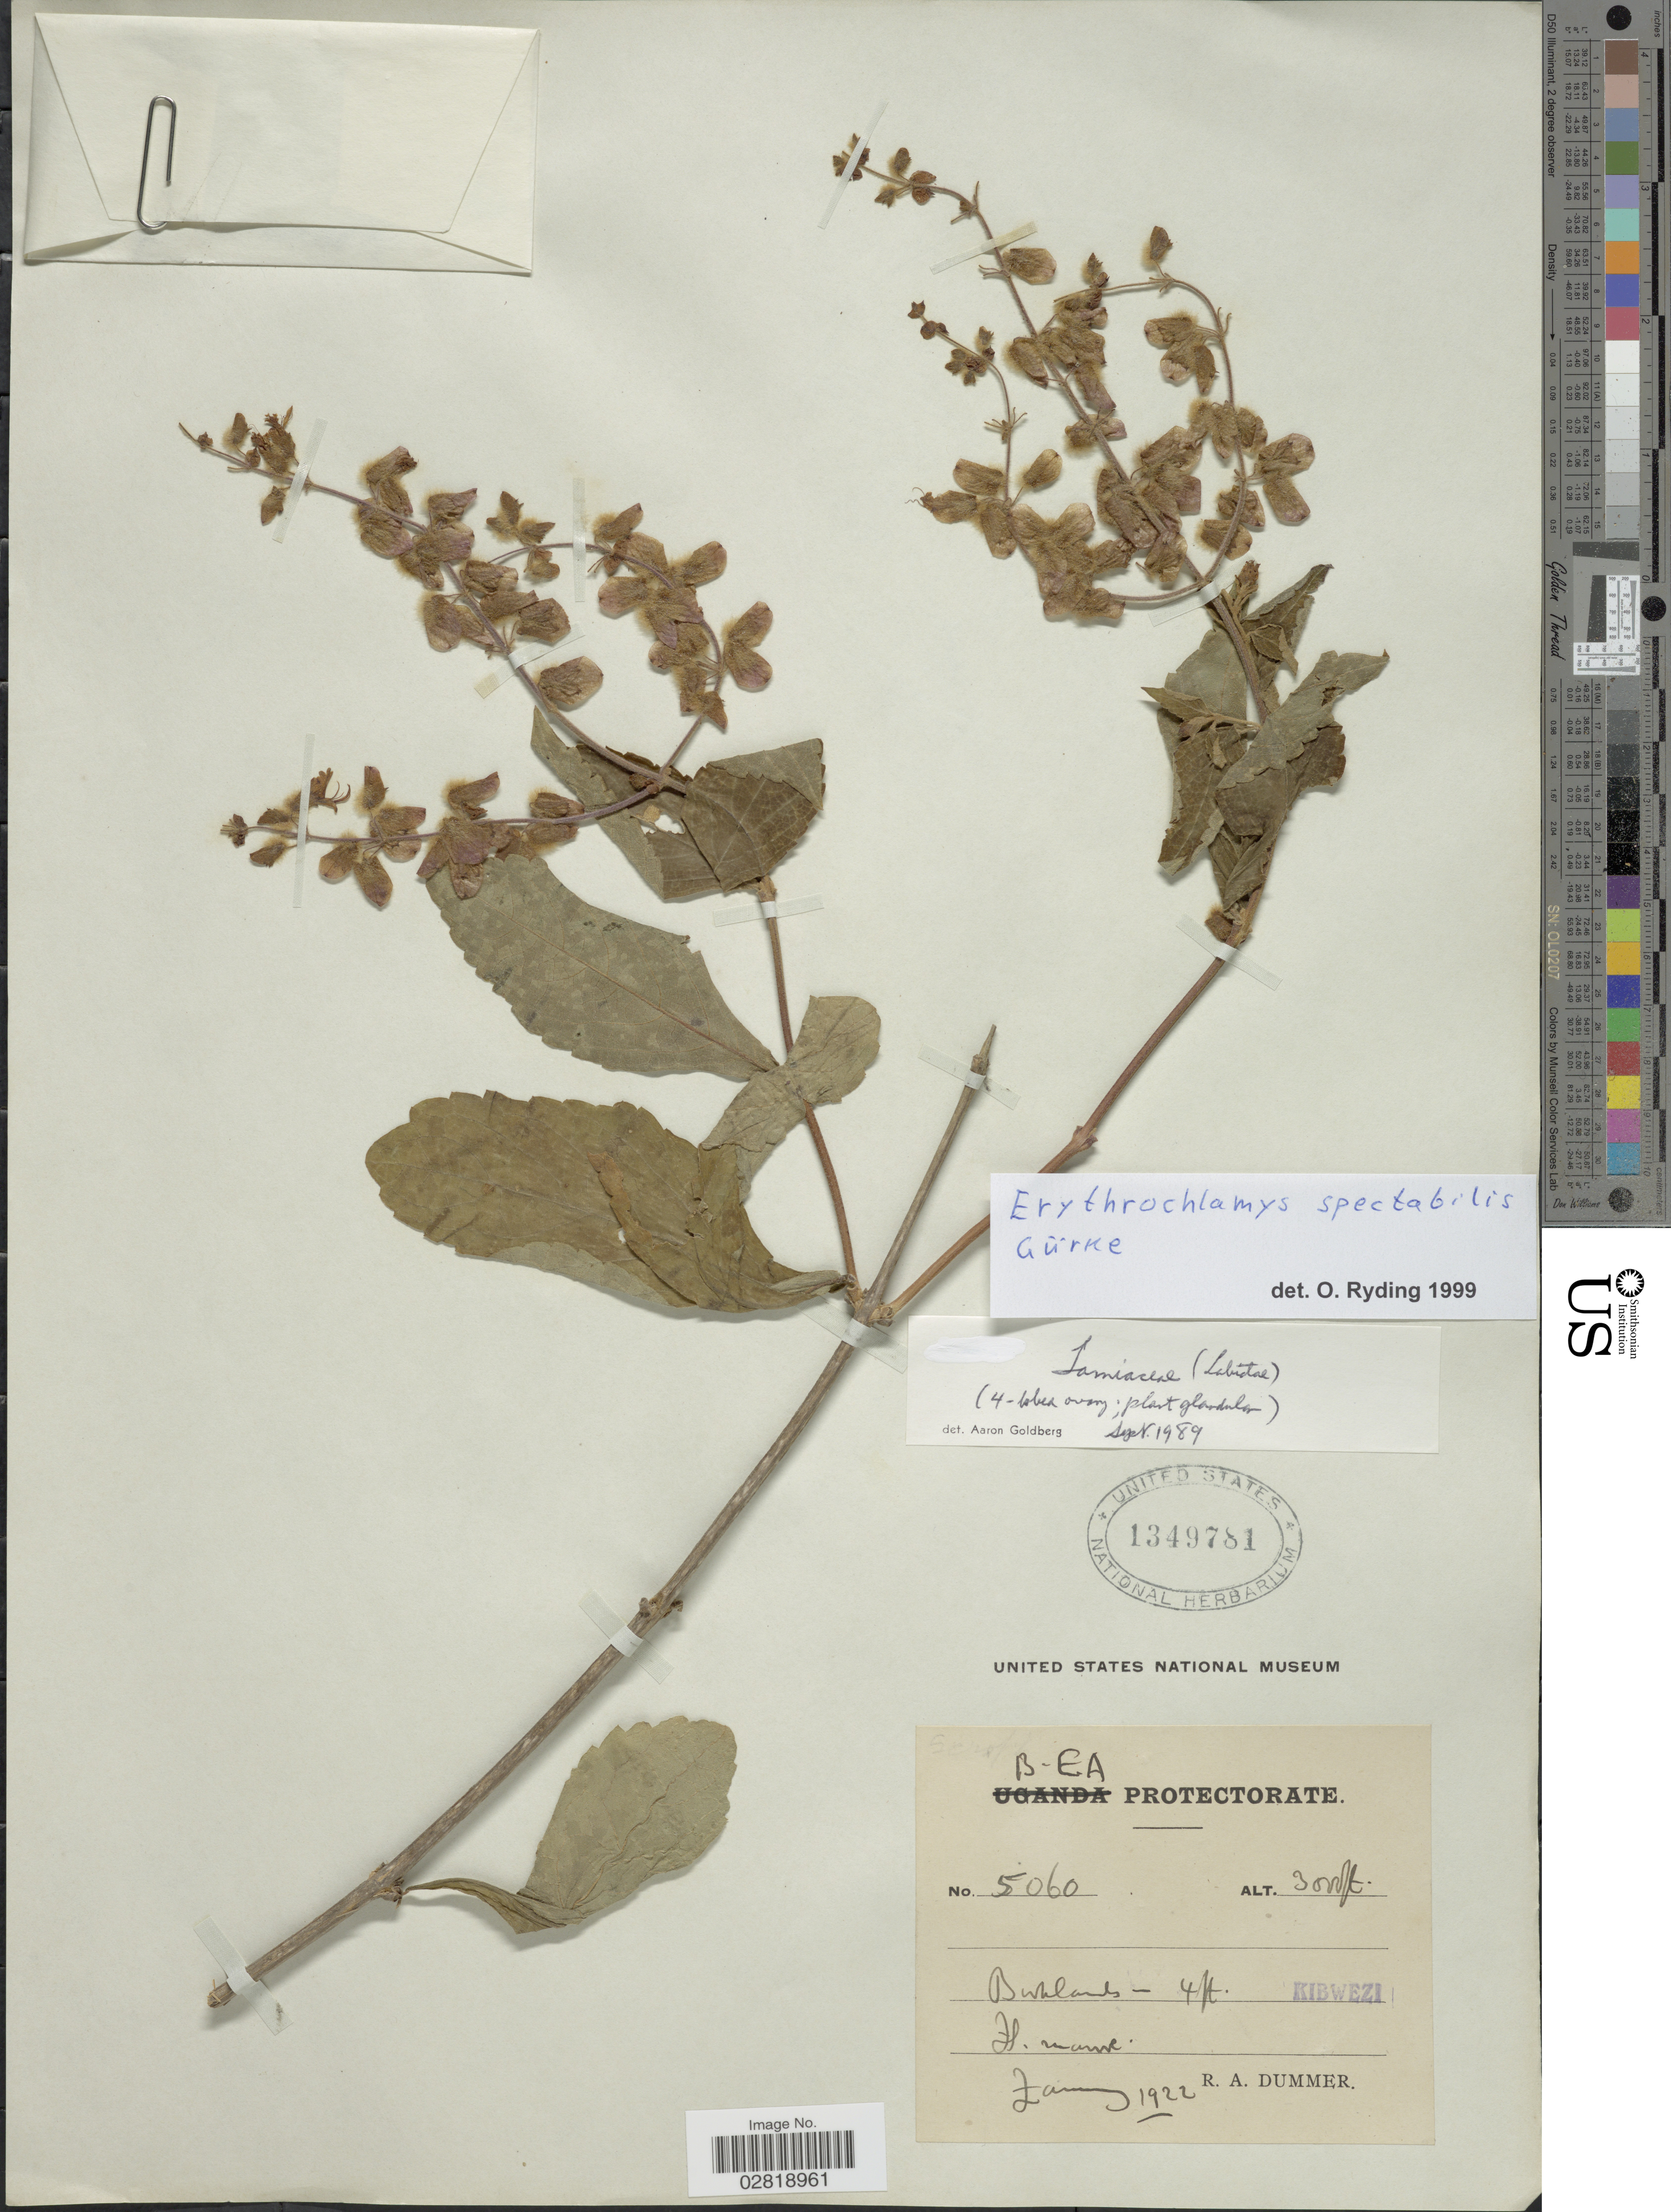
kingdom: Plantae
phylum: Tracheophyta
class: Magnoliopsida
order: Lamiales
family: Lamiaceae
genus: Erythrochlamys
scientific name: Erythrochlamys spectabilis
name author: Gürke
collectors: R. Dümmer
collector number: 5060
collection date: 1922-01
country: Kenya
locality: B.E.A. Protectorate. Kibwezi.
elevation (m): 914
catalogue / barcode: US 1349781